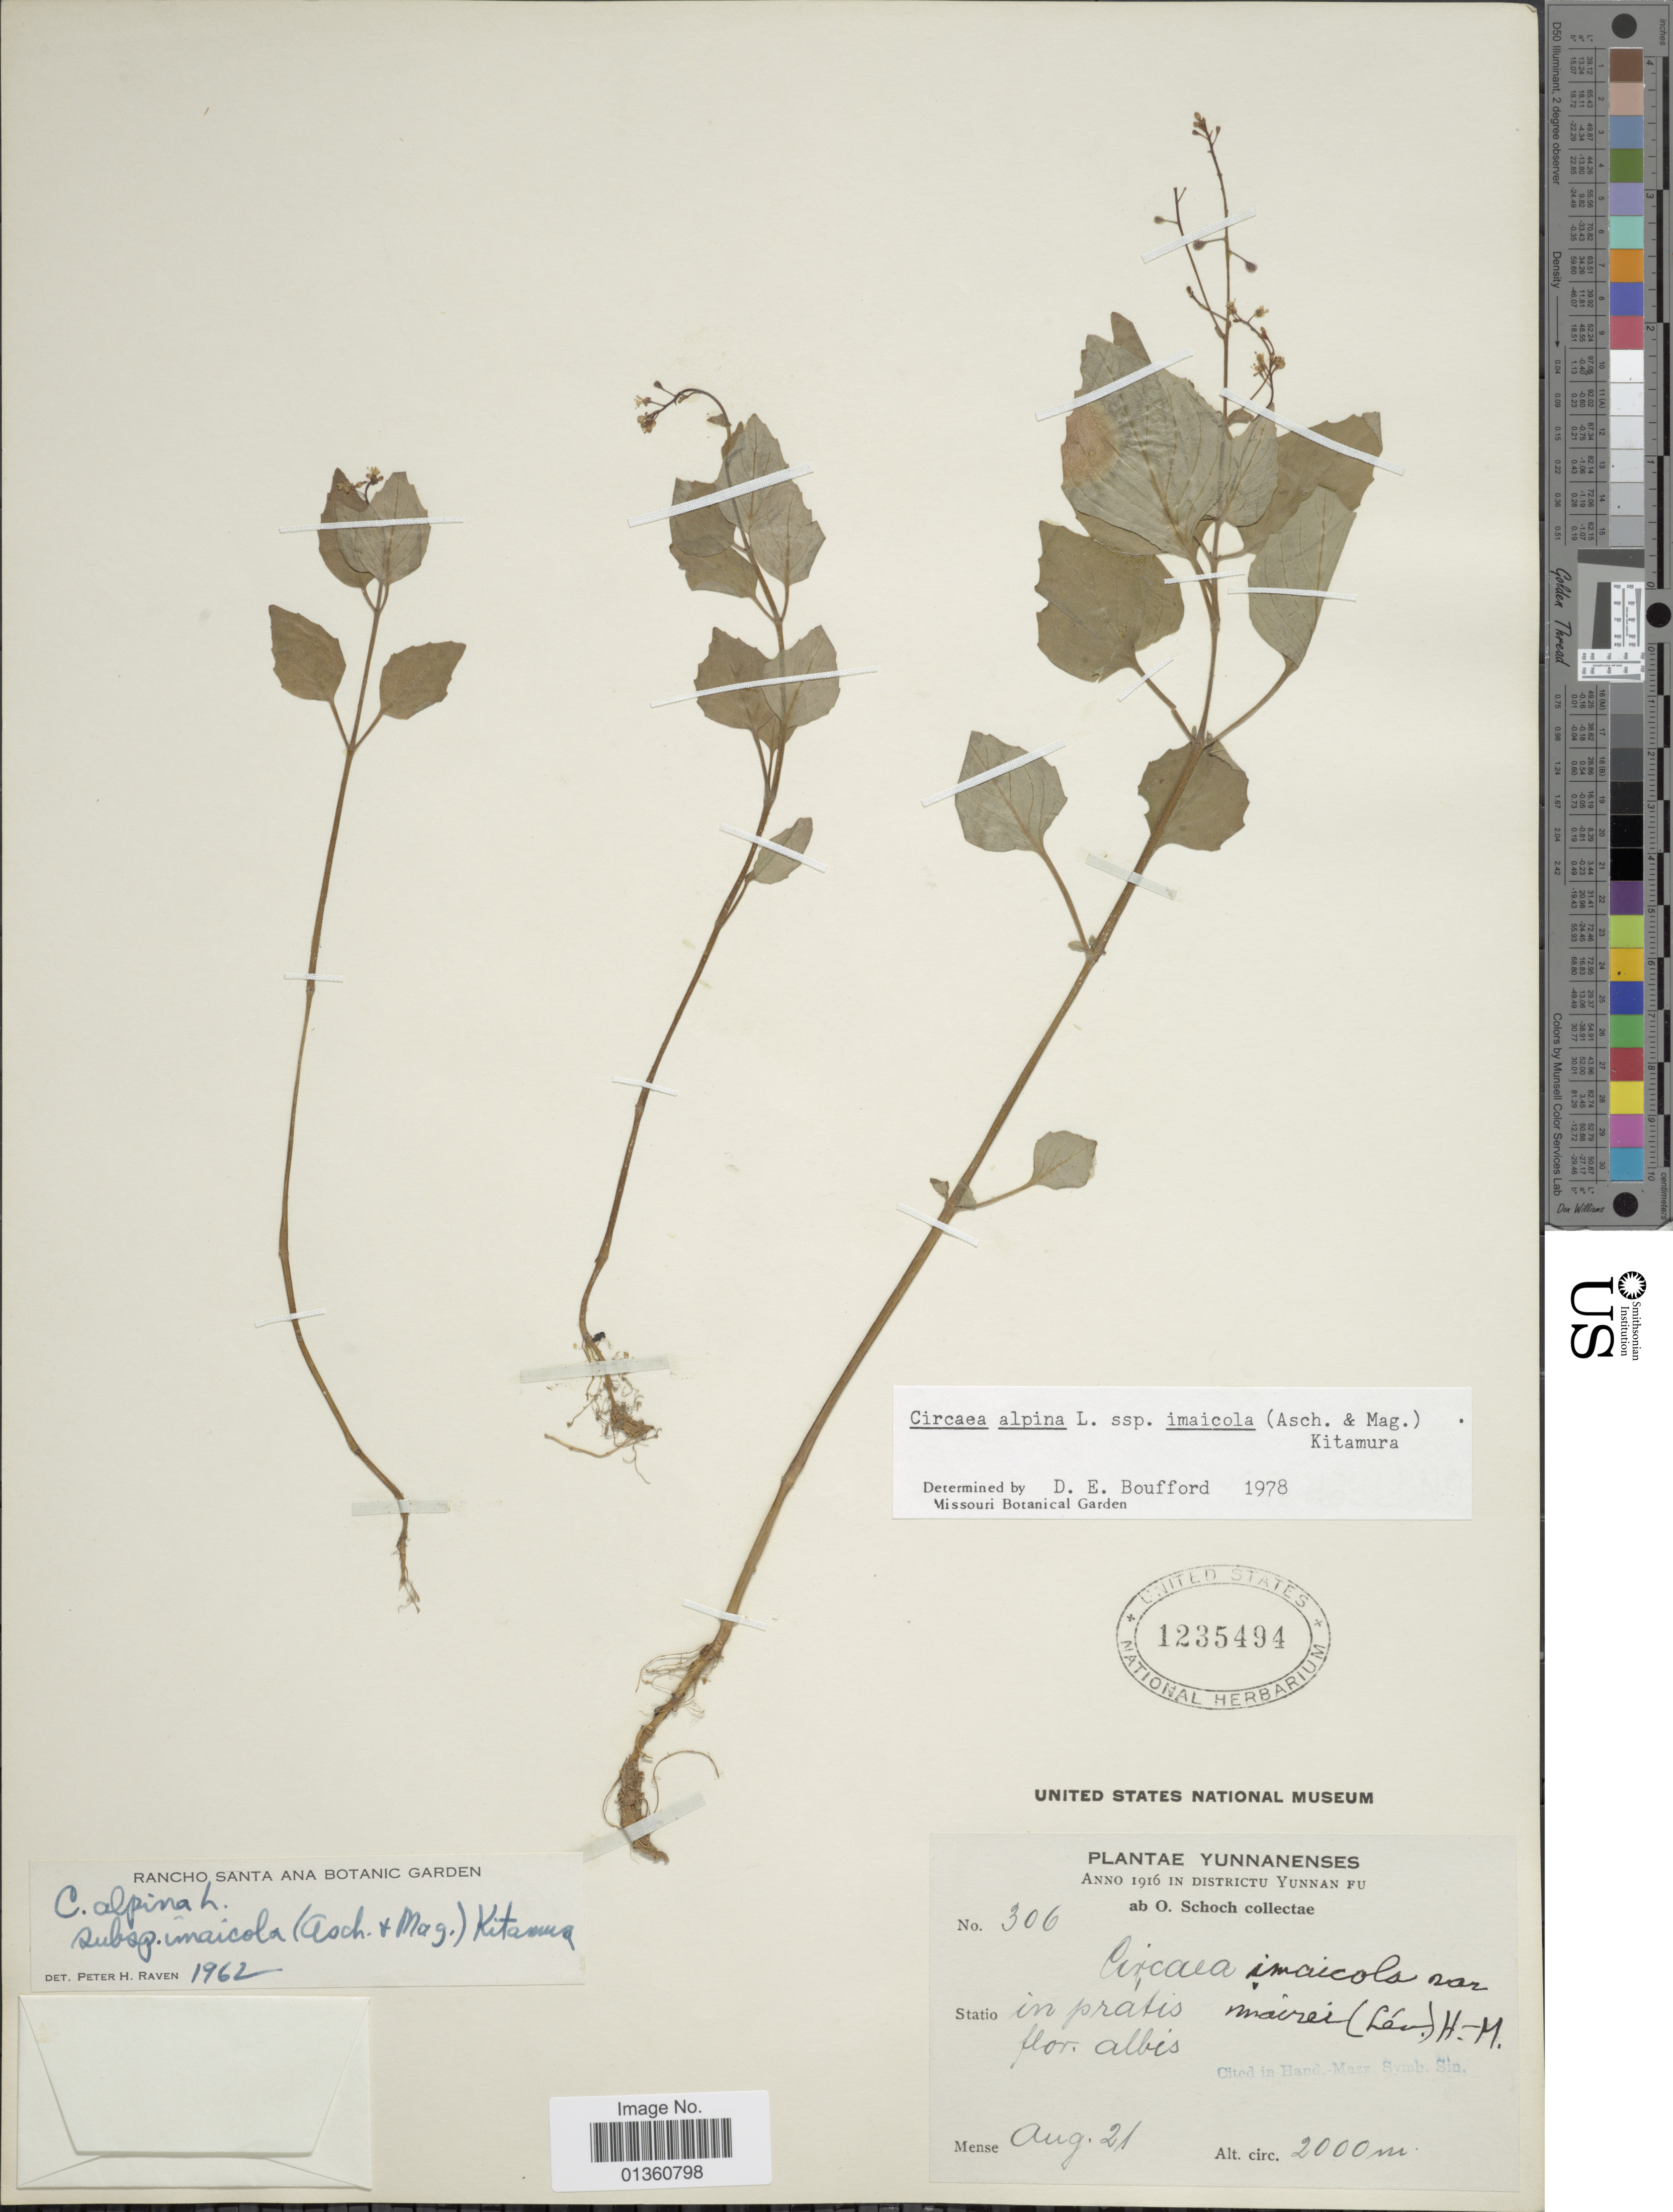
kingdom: Plantae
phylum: Tracheophyta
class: Magnoliopsida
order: Myrtales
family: Onagraceae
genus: Circaea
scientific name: Circaea alpina subsp. imaicola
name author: (Asch. & Magnus) Kitam.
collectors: O. Schoch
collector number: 306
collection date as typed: Transcribed d/m/y: /8/21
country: China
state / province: Yunnan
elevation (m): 2000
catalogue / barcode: US 1235494